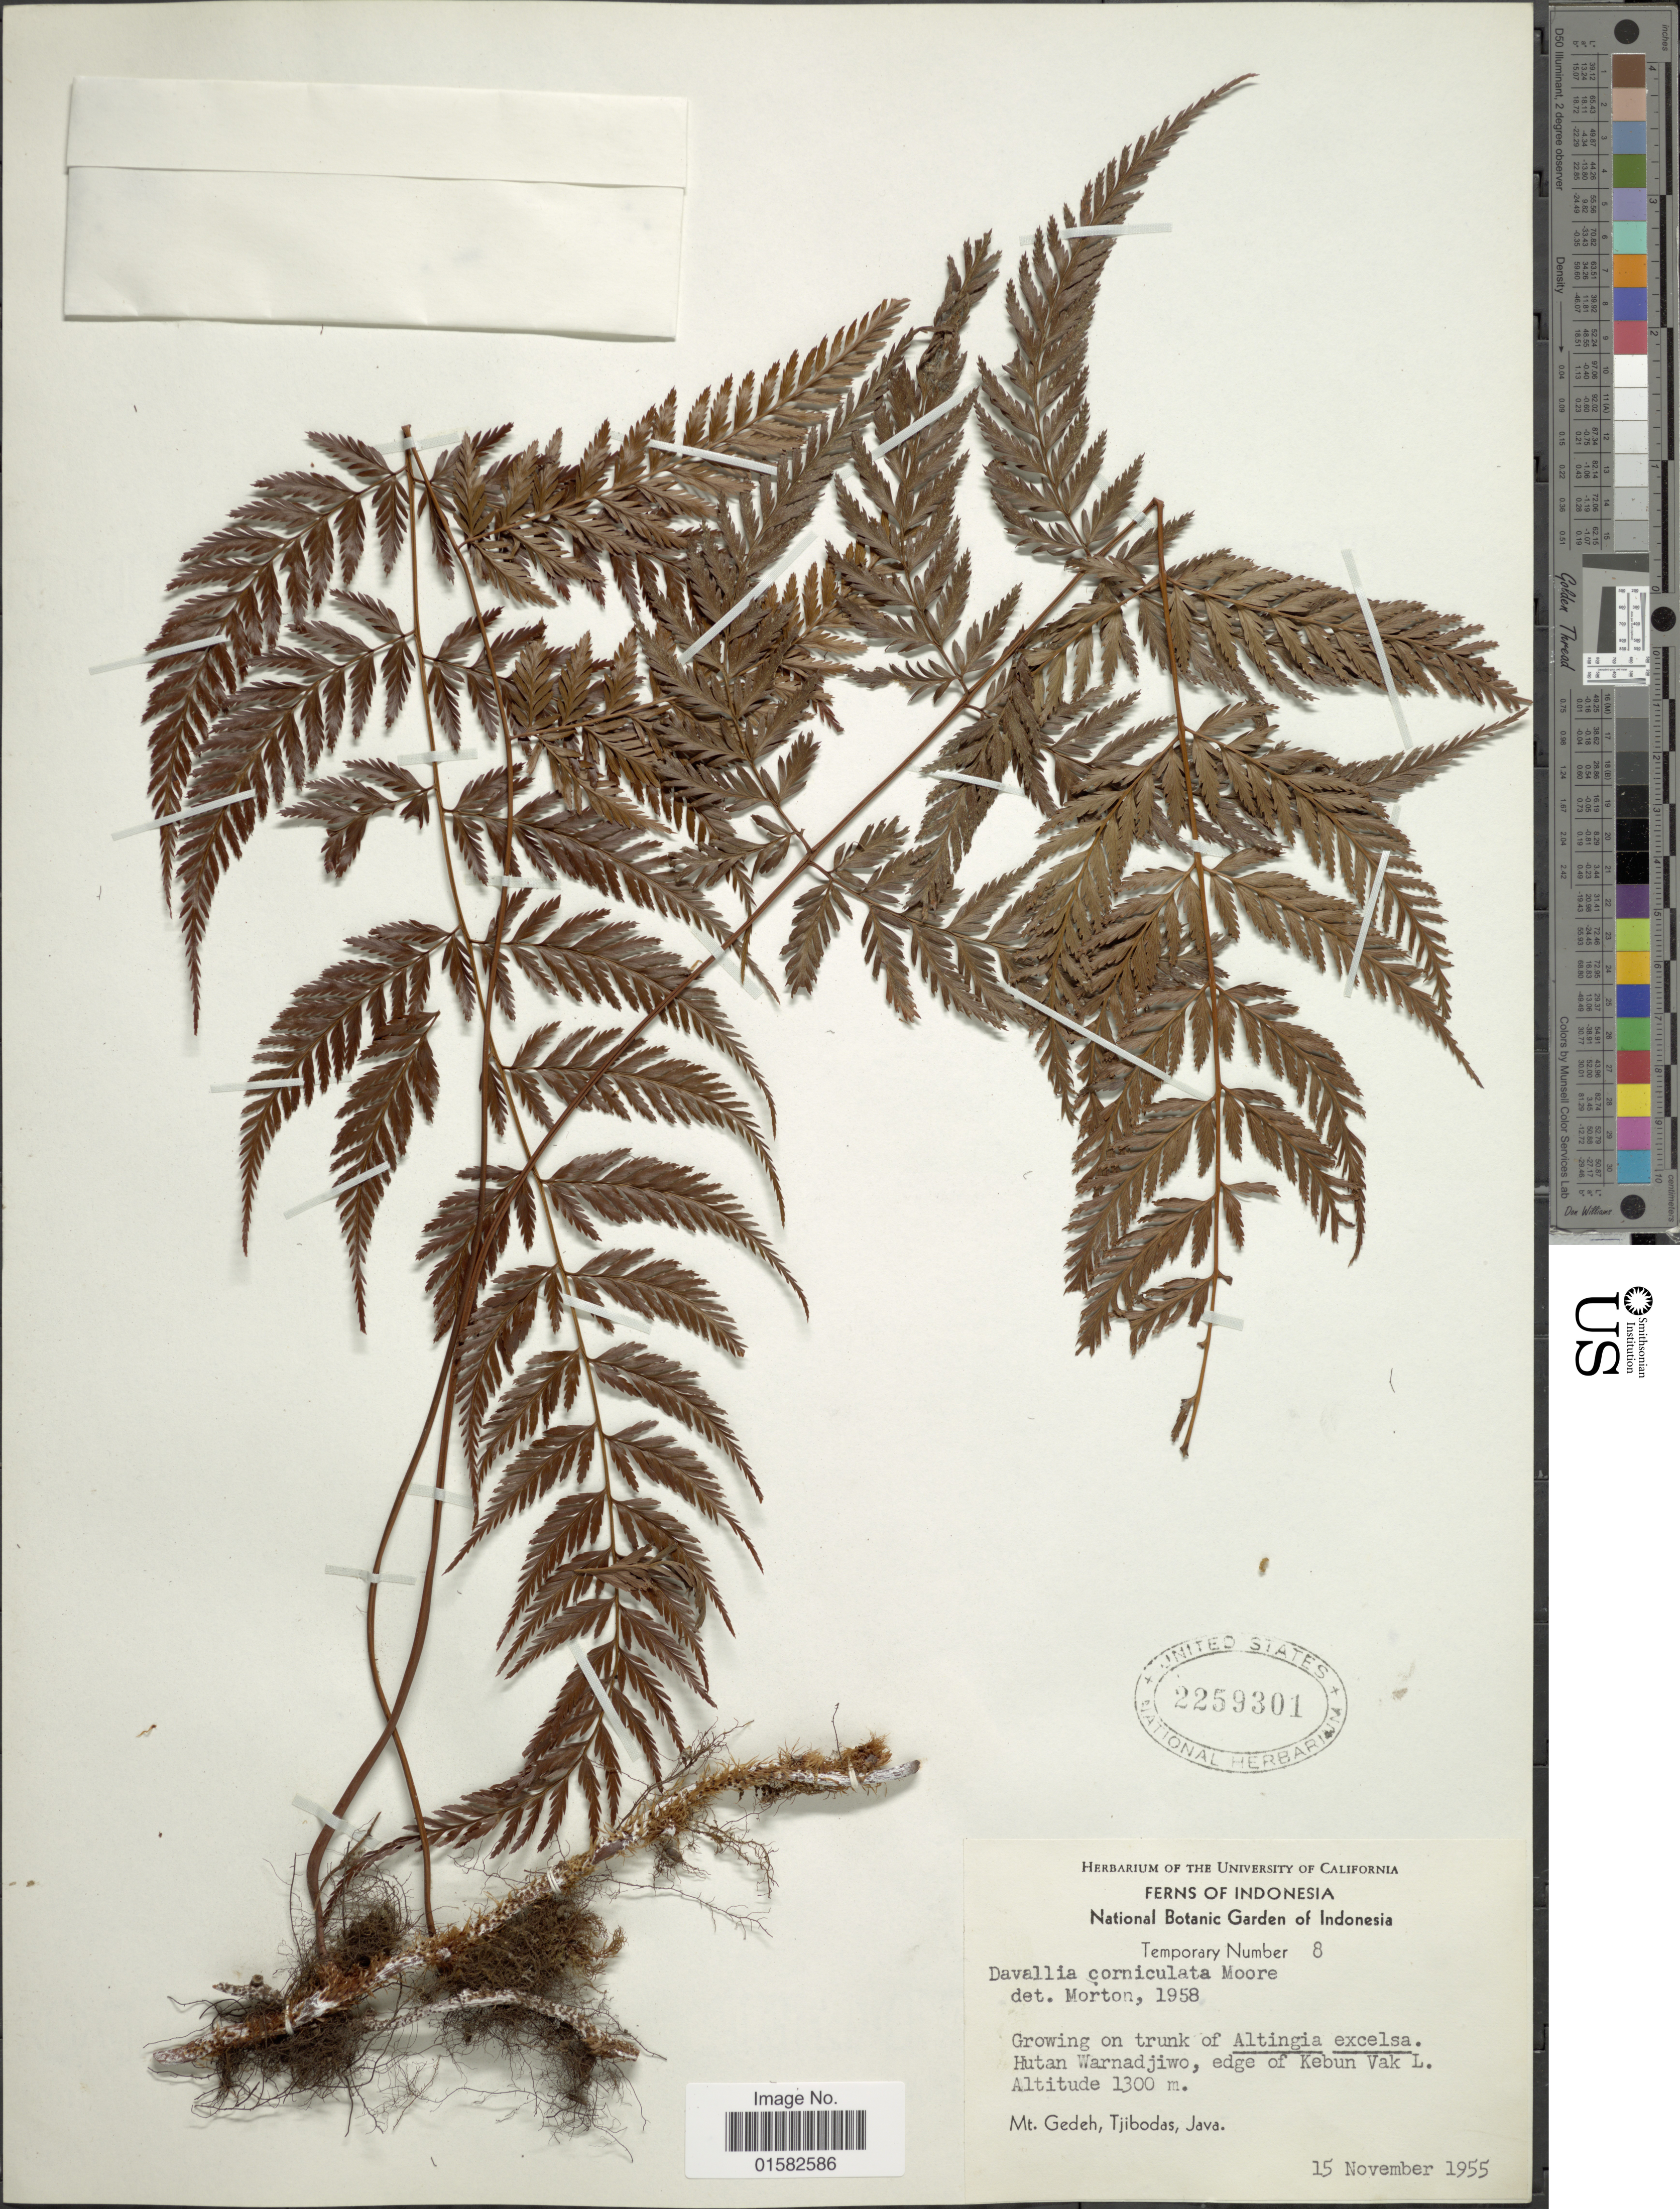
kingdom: Plantae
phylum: Tracheophyta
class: Polypodiopsida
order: Polypodiales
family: Davalliaceae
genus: Humata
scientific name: Humata corniculata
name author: (T. Moore) M. Kato & Tsutsumi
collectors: ex herb. Univ. of California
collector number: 8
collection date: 1955-11-15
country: Indonesia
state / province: Java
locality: Hutan Warnadjiwo, edge of Kebun Vak L. , Mt. Gedeh, Tjibodas, Java.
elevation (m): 1300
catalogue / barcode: US 2259301